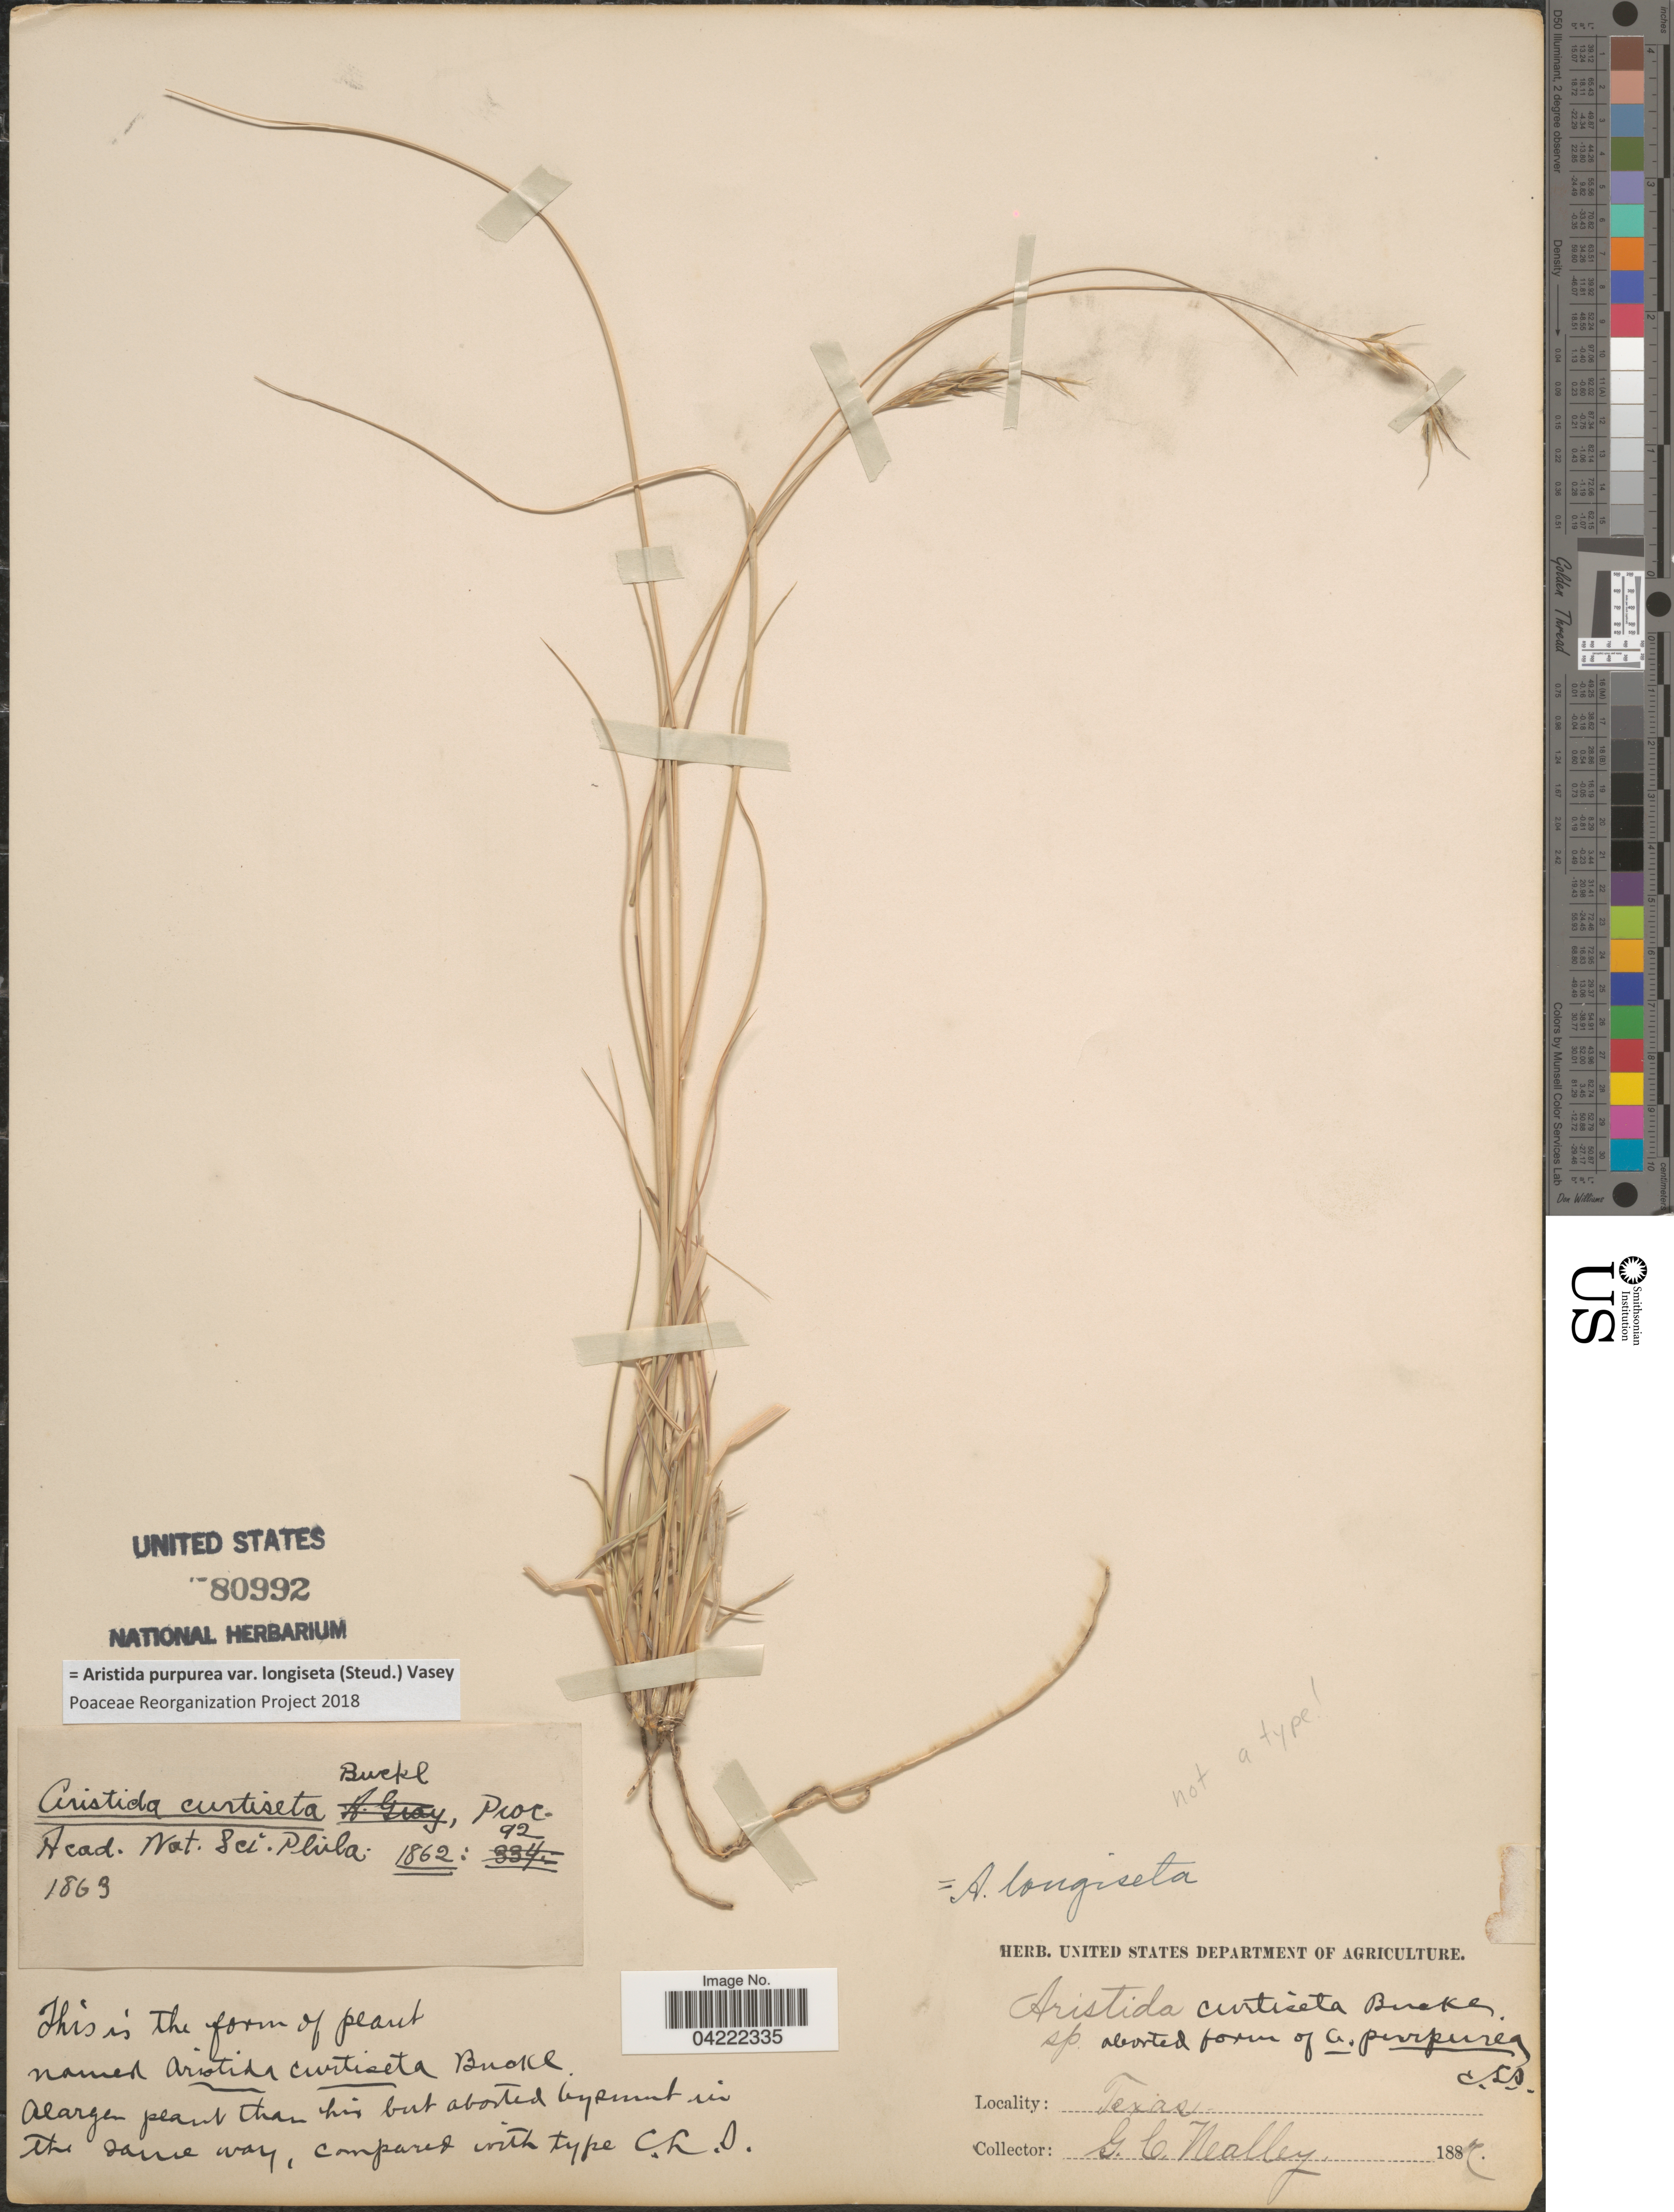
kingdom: Plantae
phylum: Tracheophyta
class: Liliopsida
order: Poales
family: Poaceae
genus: Aristida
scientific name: Aristida purpurea var. longiseta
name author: (Steud.) Vasey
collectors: G. C. Nealley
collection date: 1887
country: United States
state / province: Texas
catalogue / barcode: US 80992